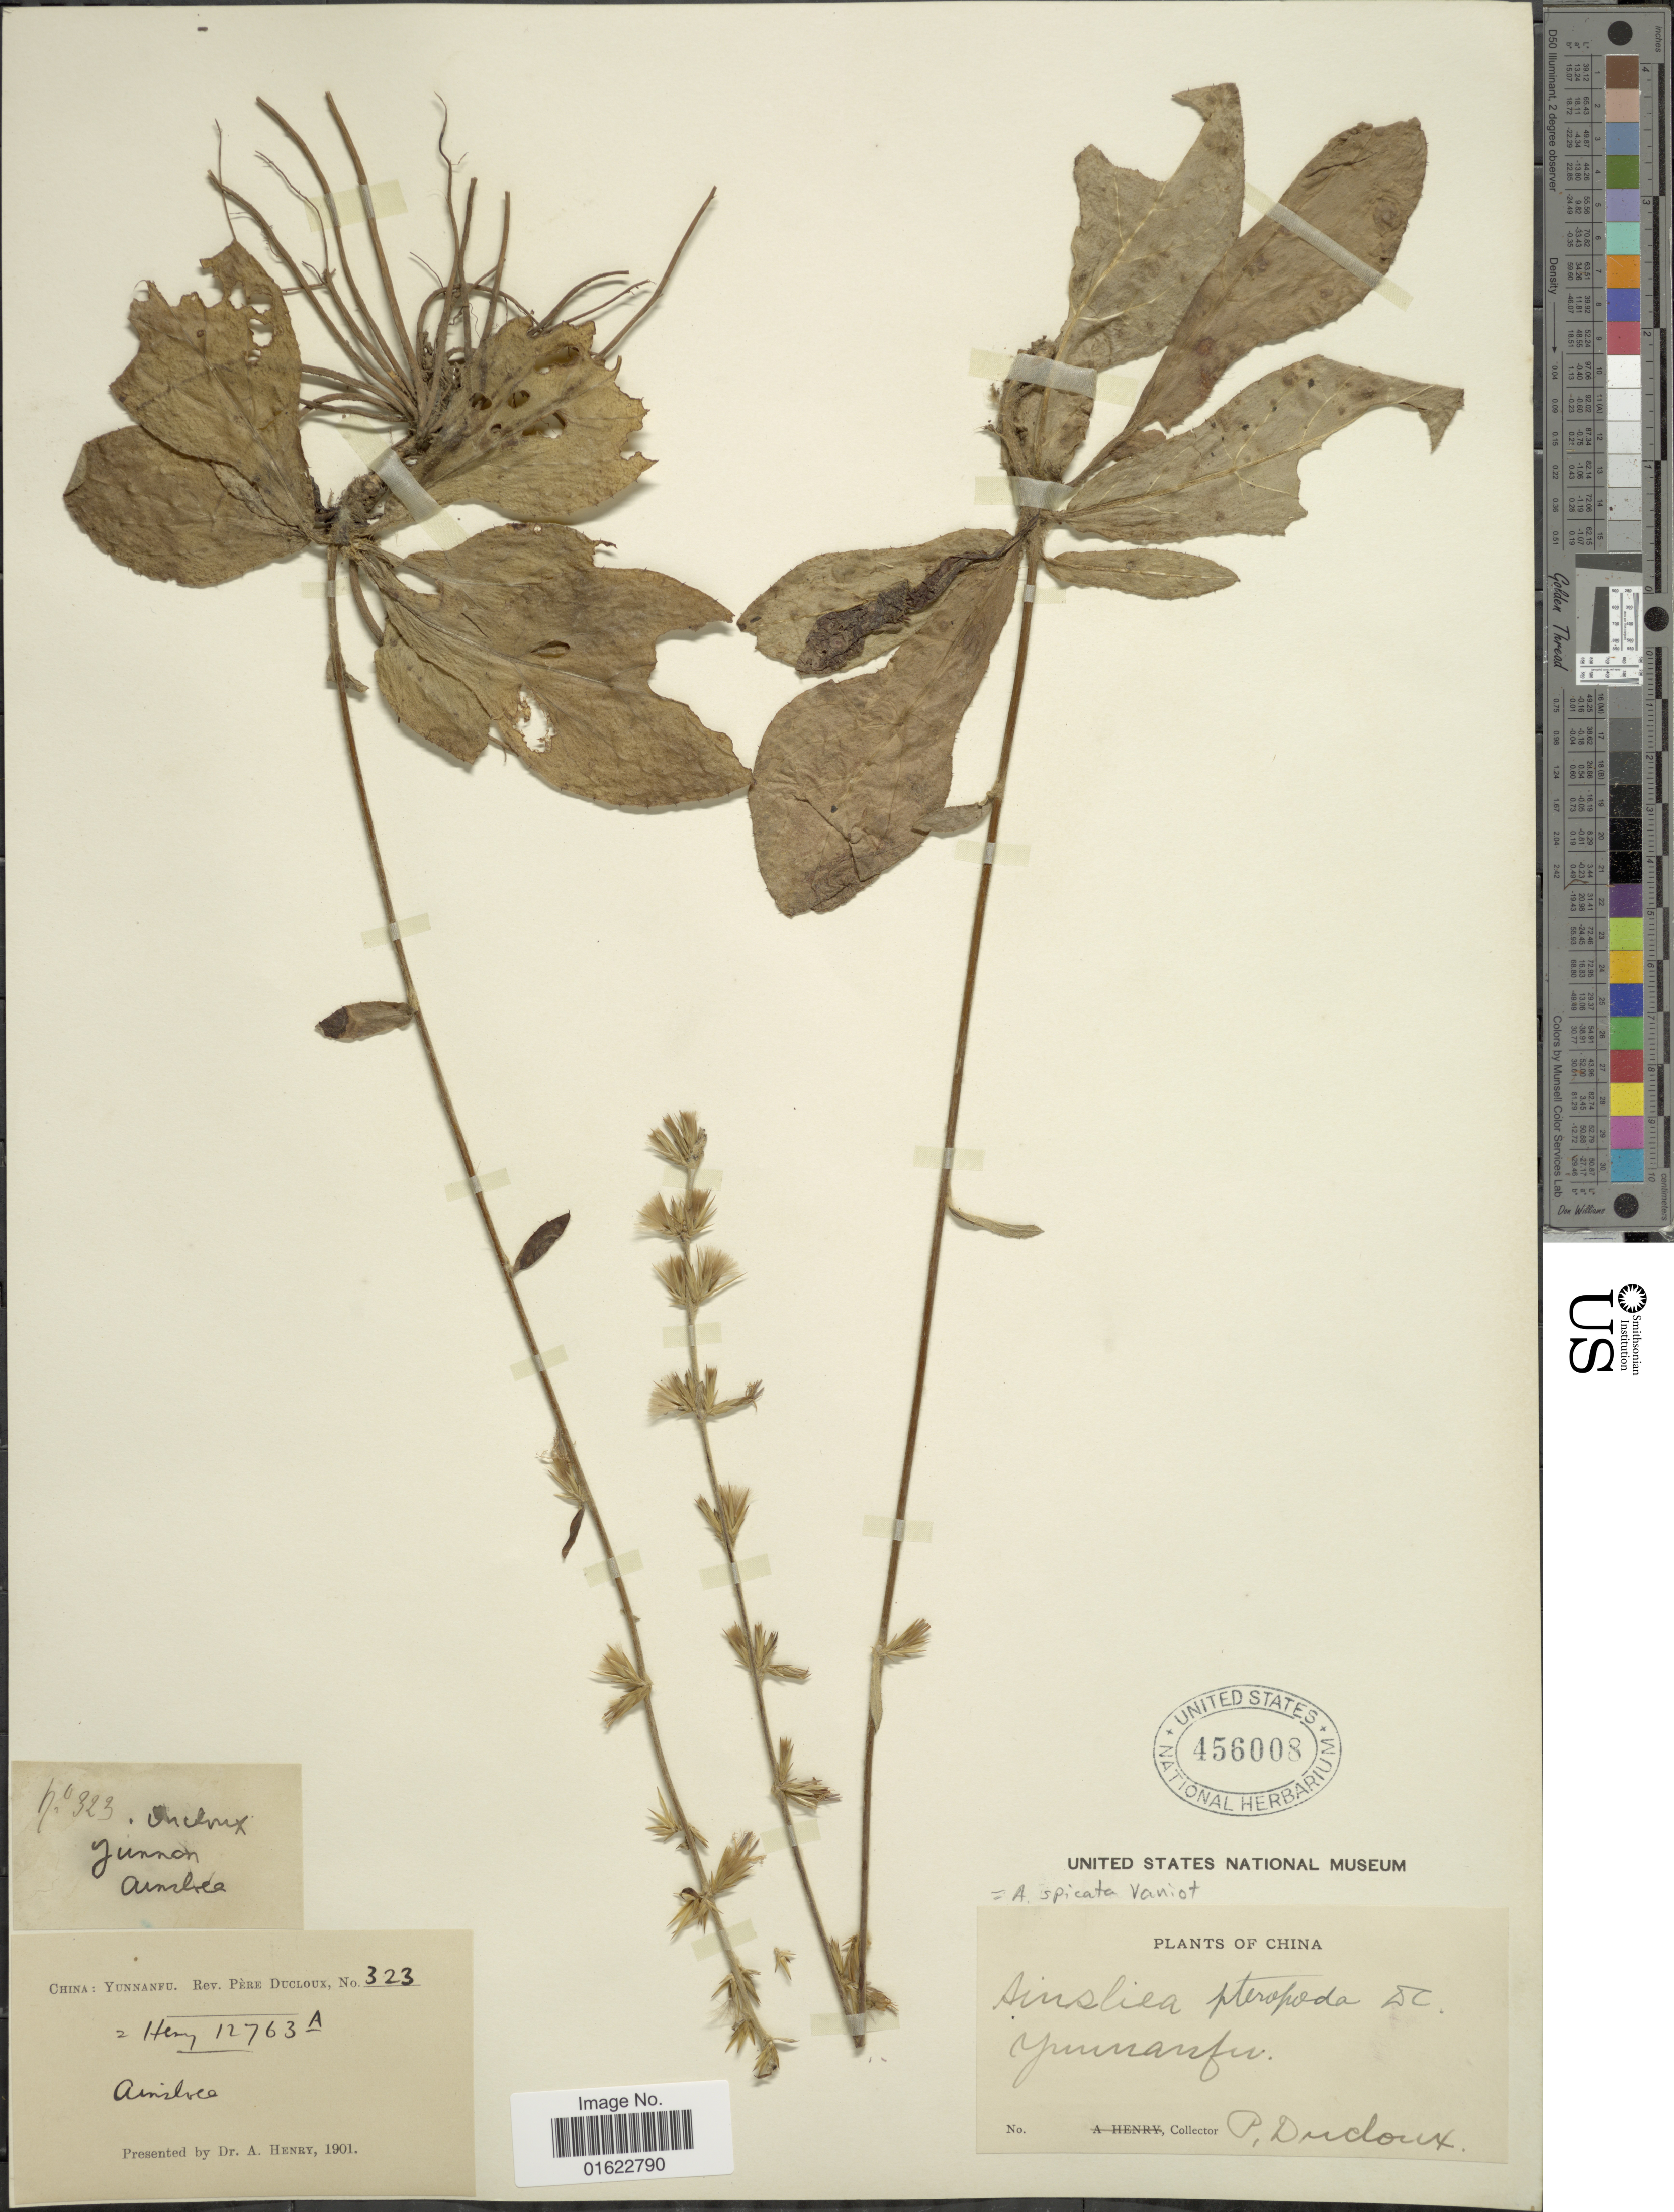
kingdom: Plantae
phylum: Tracheophyta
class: Magnoliopsida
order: Asterales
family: Asteraceae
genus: Ainsliaea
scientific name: Ainsliaea spicata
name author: Vaniot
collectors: F. Ducloux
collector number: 323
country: China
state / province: Yunnan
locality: Yunnanfu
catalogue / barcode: US 456008